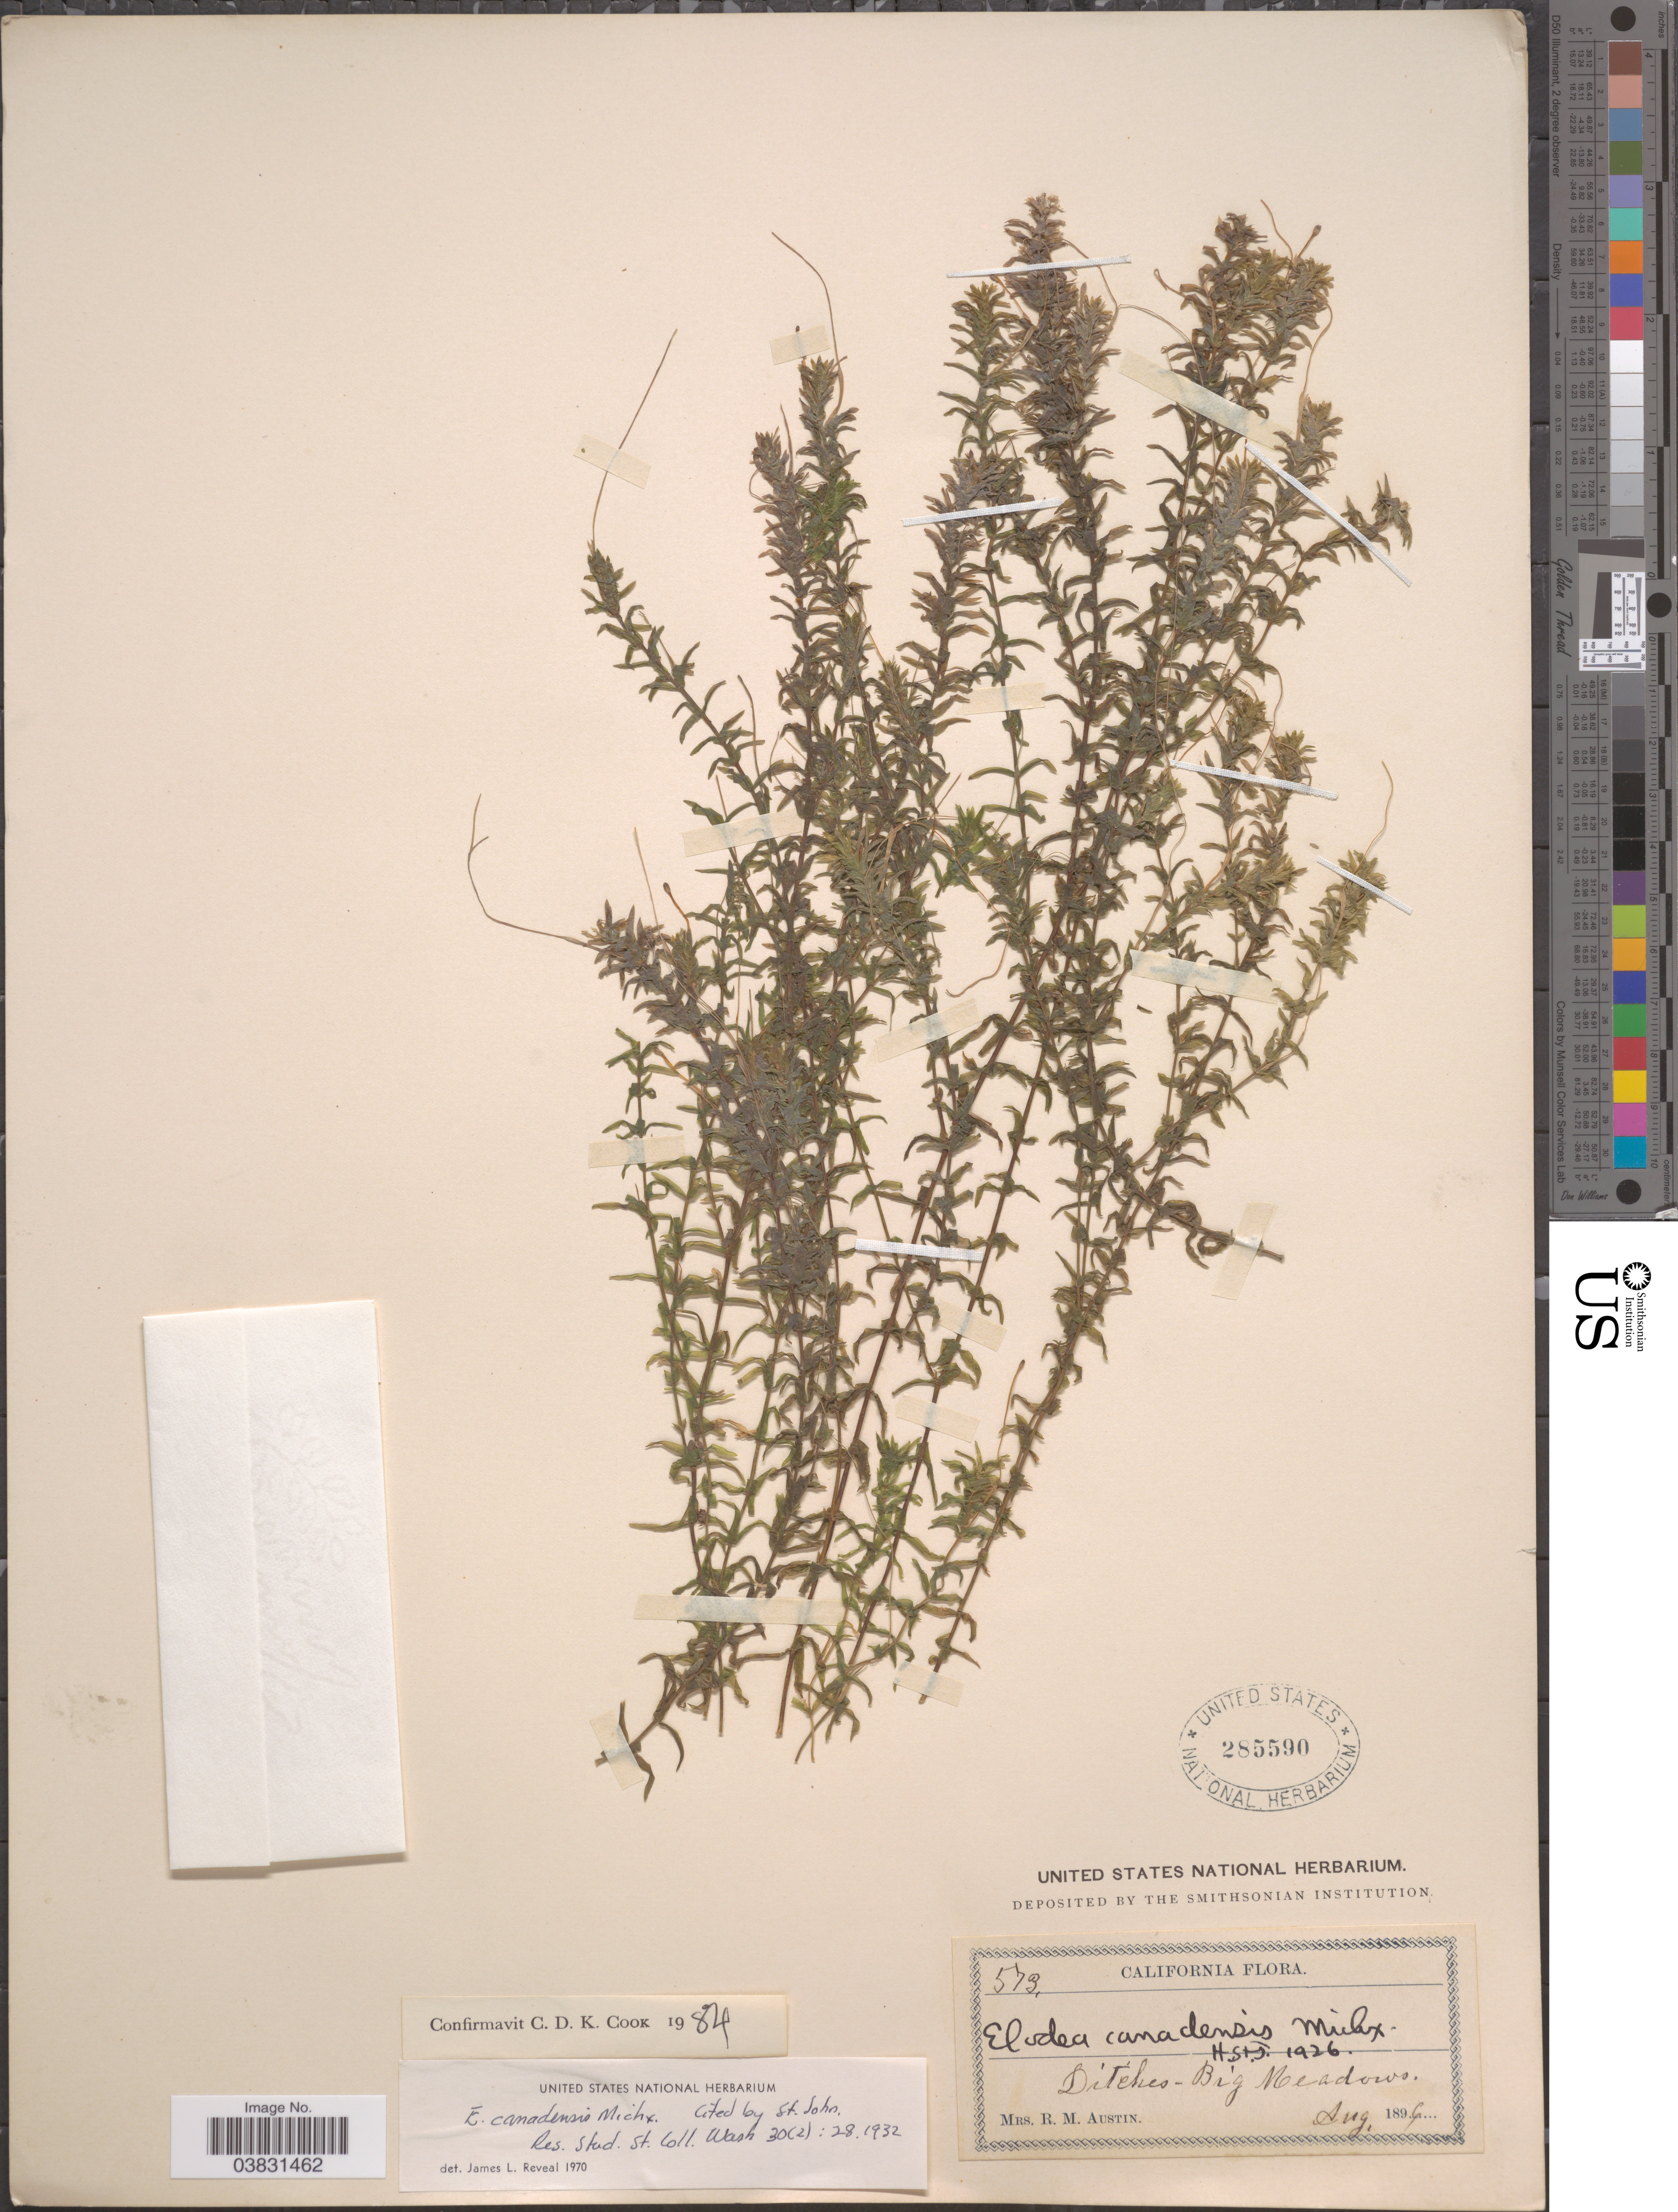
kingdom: Plantae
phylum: Tracheophyta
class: Liliopsida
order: Alismatales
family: Hydrocharitaceae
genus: Elodea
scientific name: Elodea canadensis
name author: Michx.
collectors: R. Austin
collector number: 573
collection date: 1896-08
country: United States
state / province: California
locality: Ditches- Big Meadows.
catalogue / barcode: US 285590